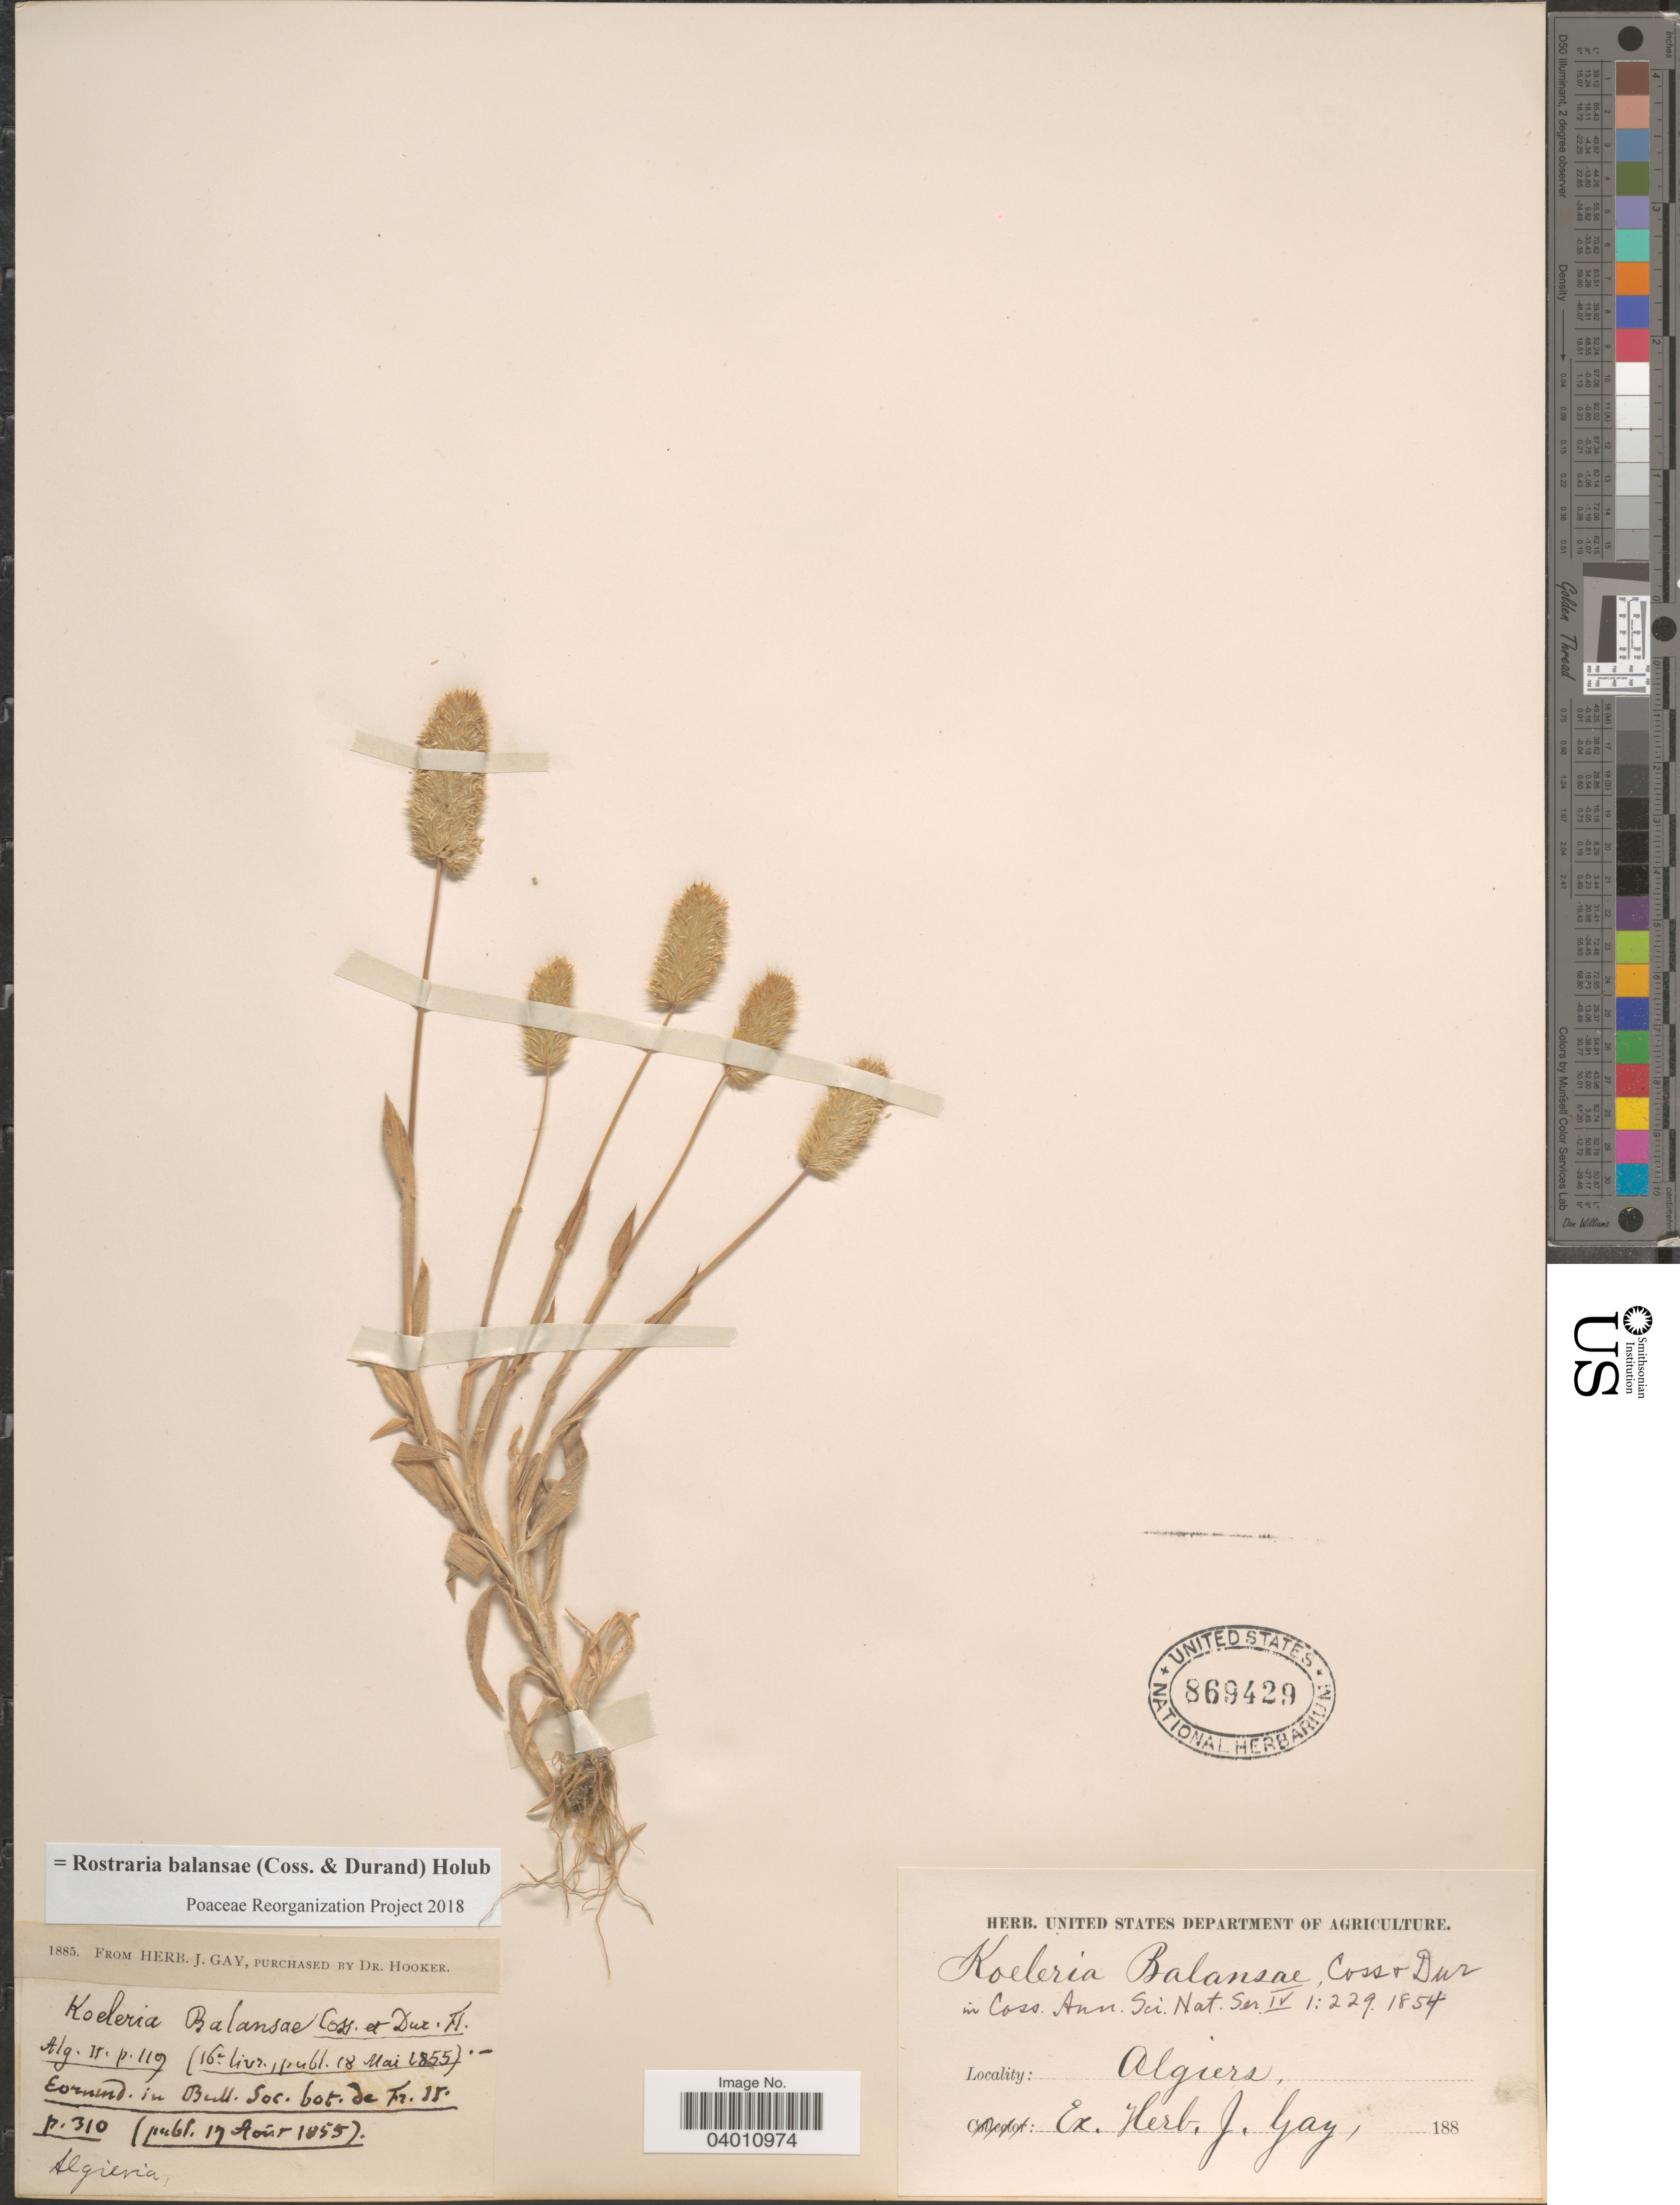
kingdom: Plantae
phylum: Tracheophyta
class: Liliopsida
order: Poales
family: Poaceae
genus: Rostraria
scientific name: Rostraria balansae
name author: (Coss. & Durand) Holub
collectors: ex herb. J. Gay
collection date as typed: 188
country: Algeria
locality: Algiers.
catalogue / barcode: US 869429